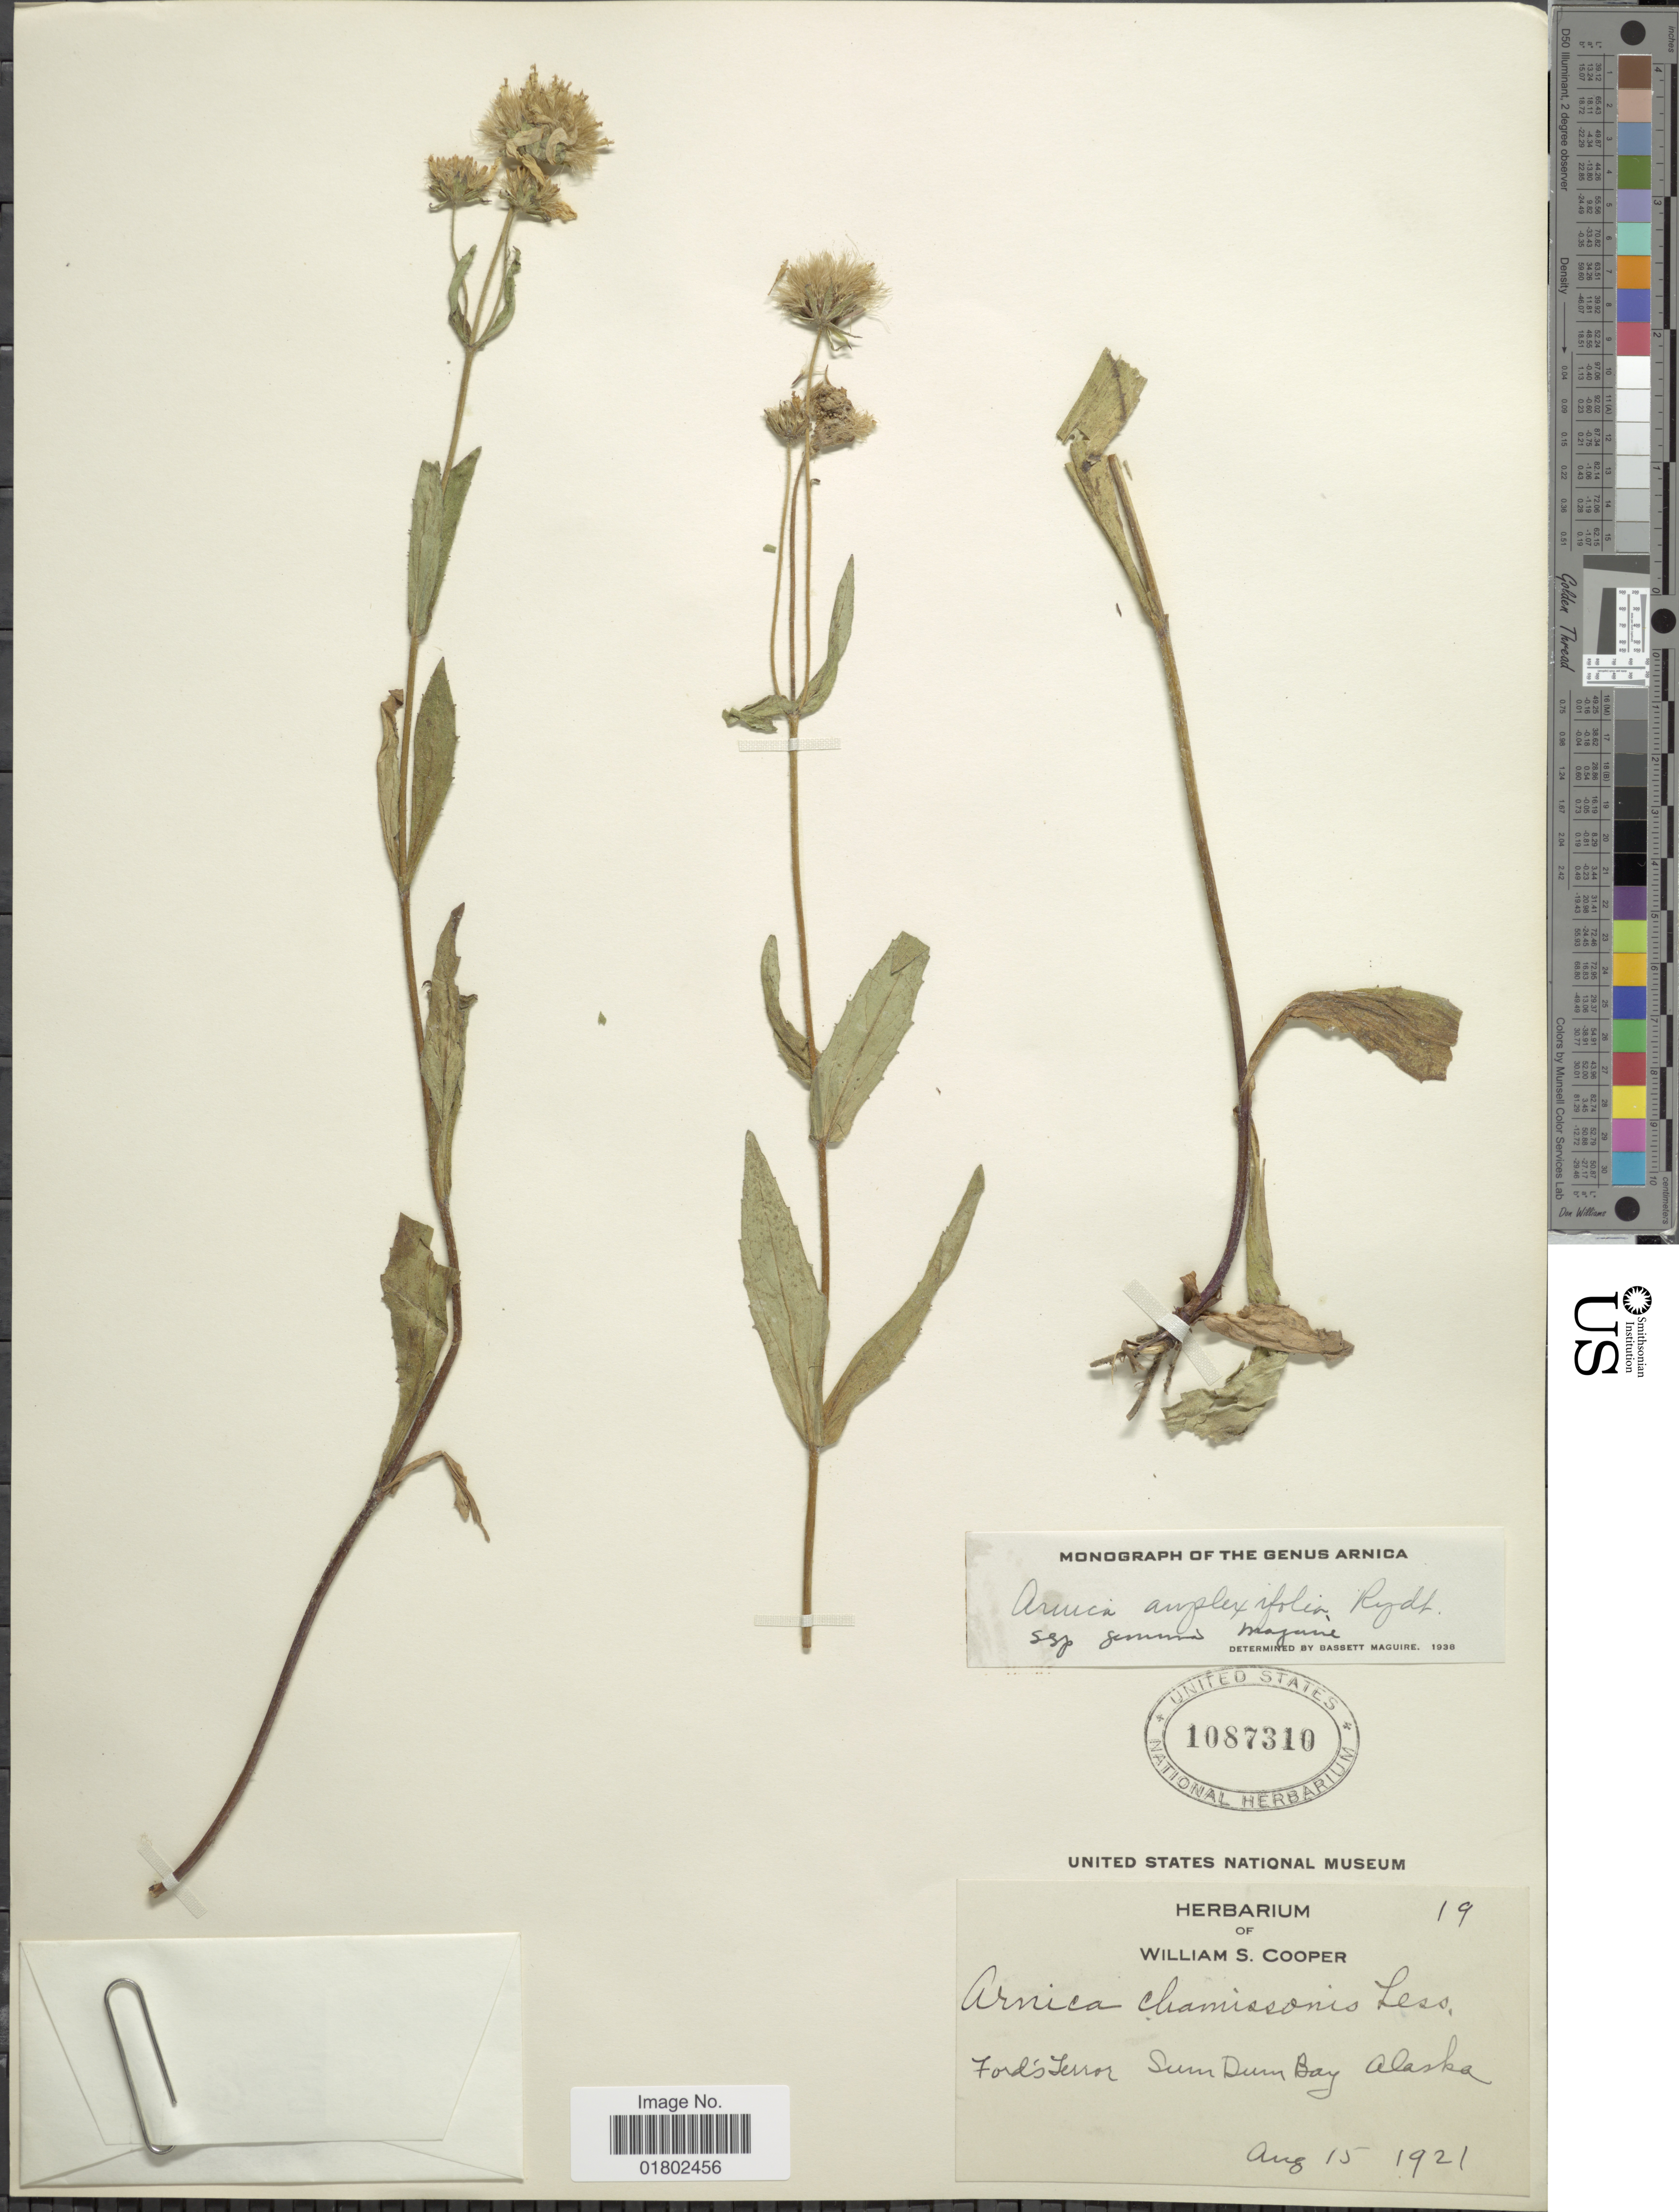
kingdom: Plantae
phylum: Tracheophyta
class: Magnoliopsida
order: Asterales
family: Asteraceae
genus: Arnica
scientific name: Arnica amplexifolia subsp. genuina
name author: Maguire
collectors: W. Cooper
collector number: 19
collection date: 1921-08-15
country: United States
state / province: Alaska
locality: Fords Terror, Sum Dum Bay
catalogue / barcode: US 1087310